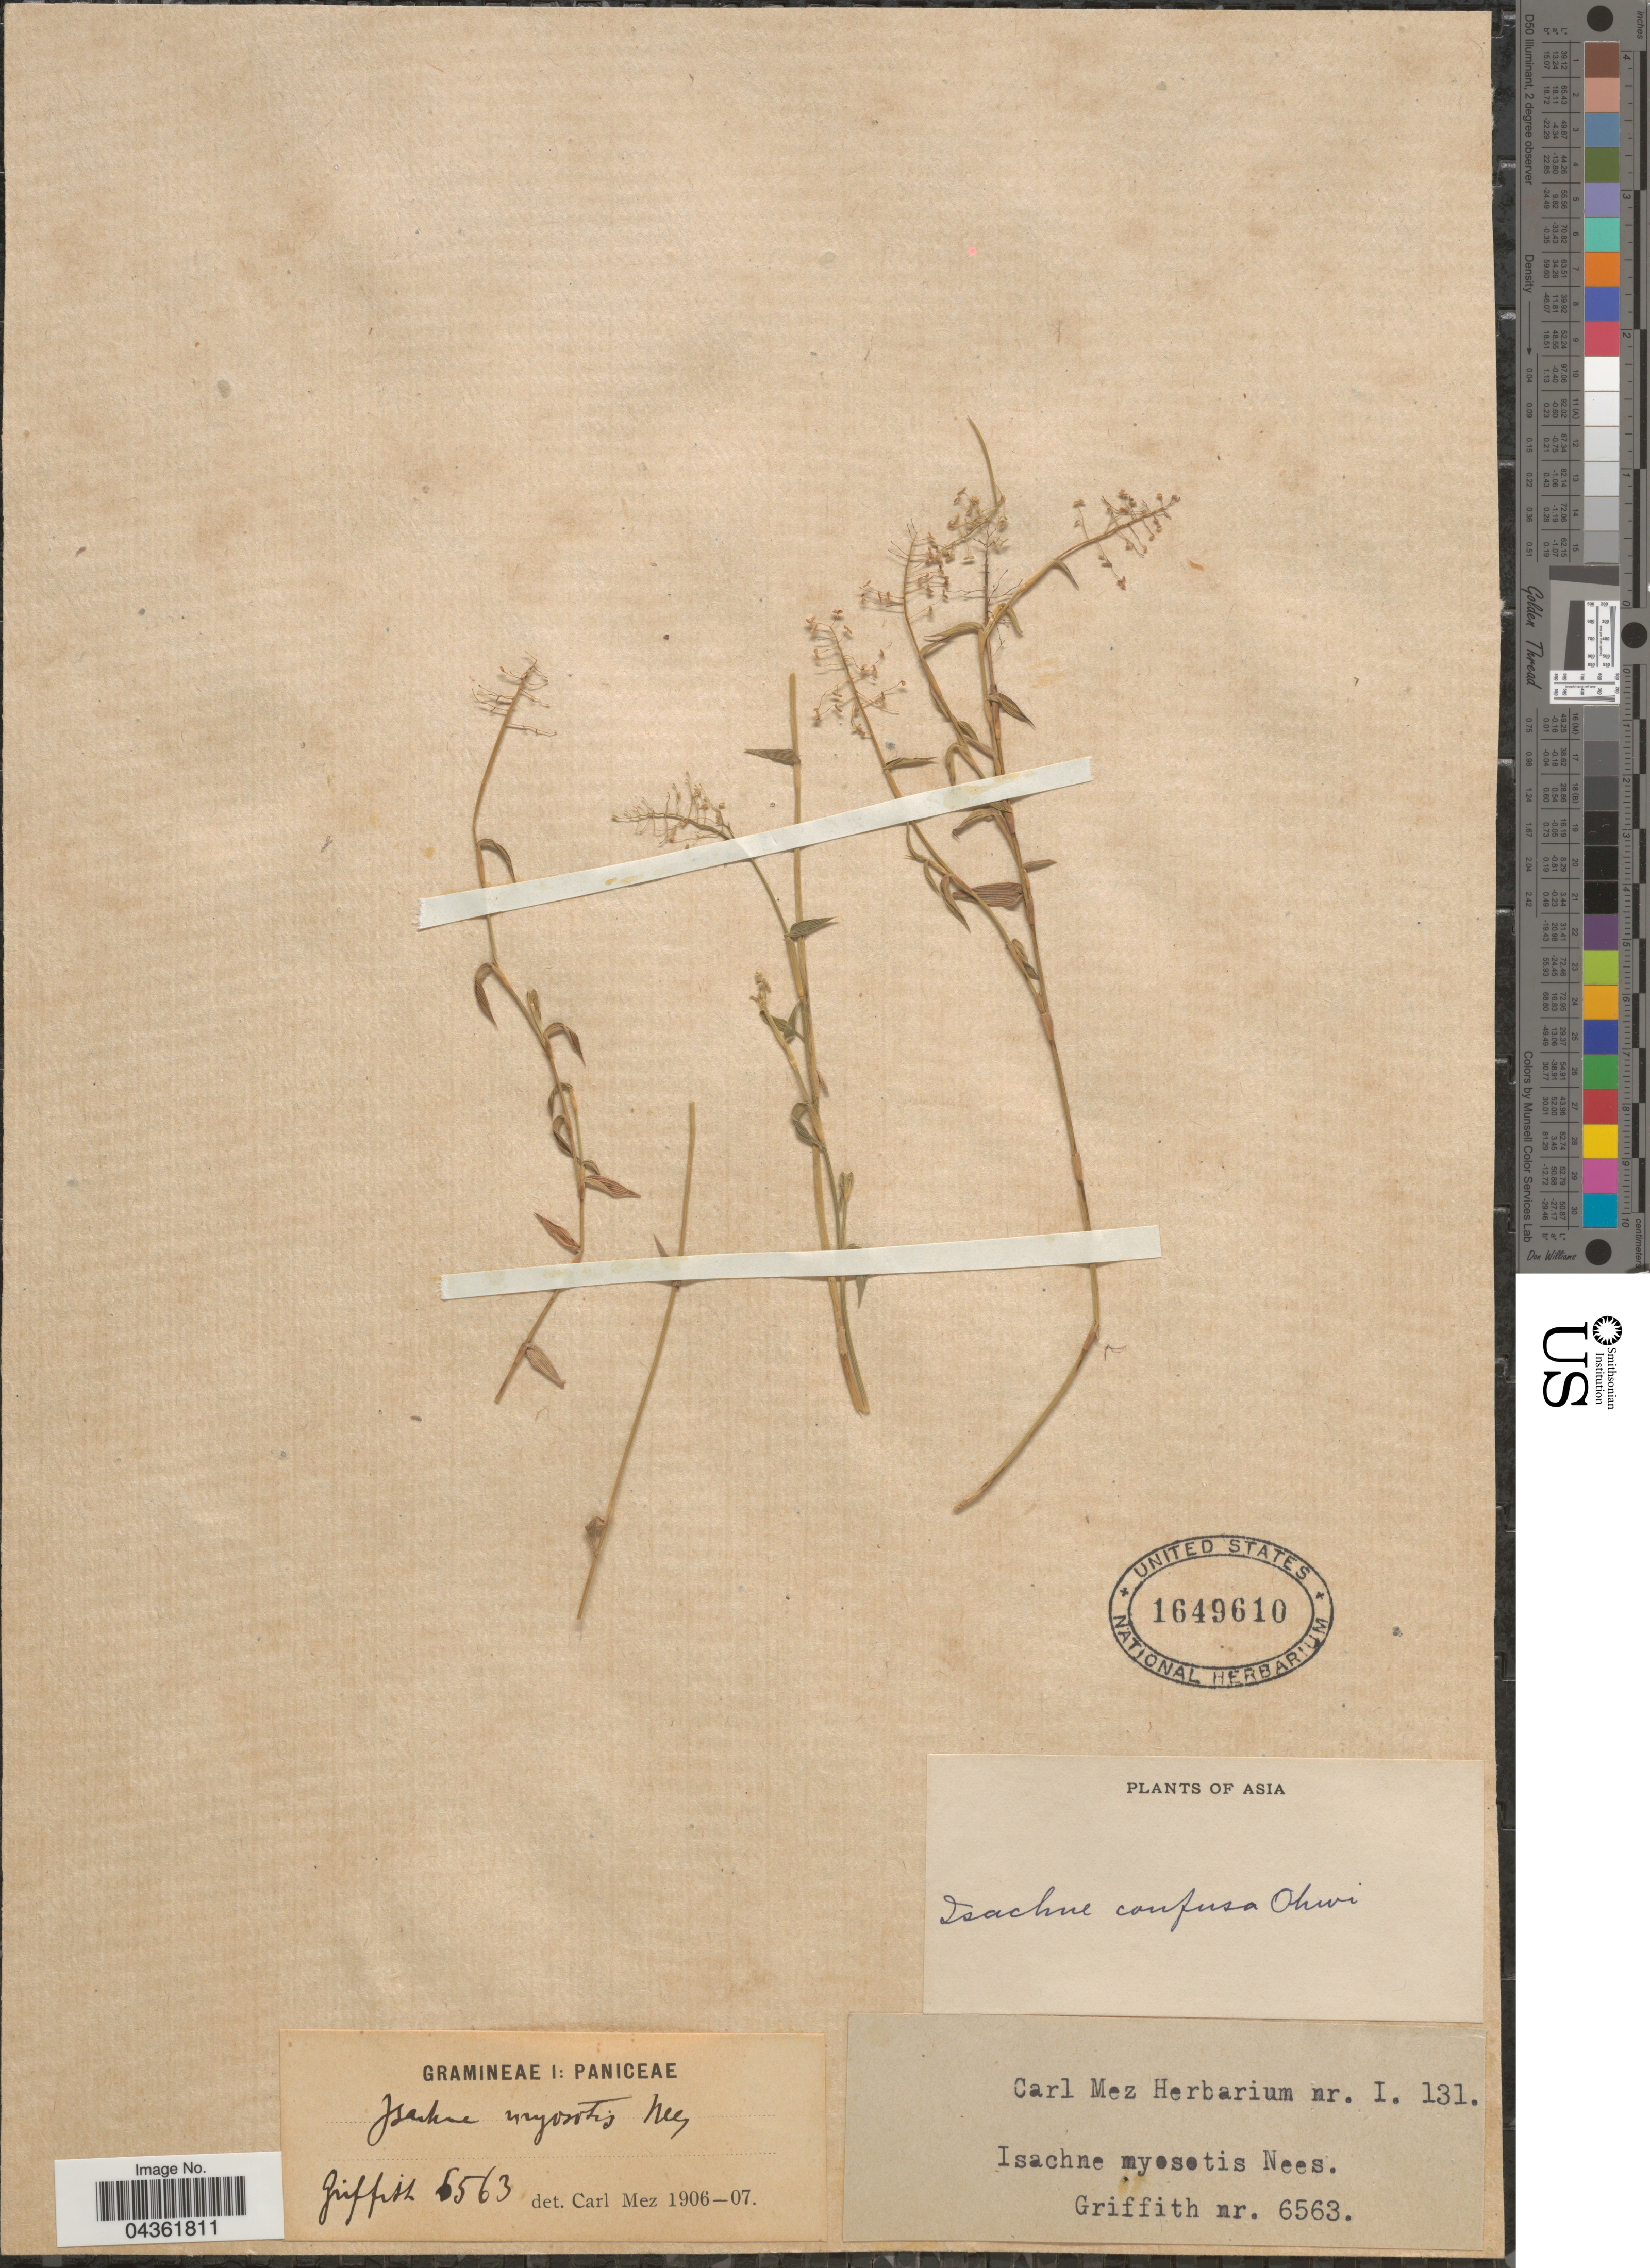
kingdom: Plantae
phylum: Tracheophyta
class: Liliopsida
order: Poales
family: Poaceae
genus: Isachne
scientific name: Isachne confusa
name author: Ohwi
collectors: -. Griffith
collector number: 6563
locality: Asia.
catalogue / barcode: US 1649610